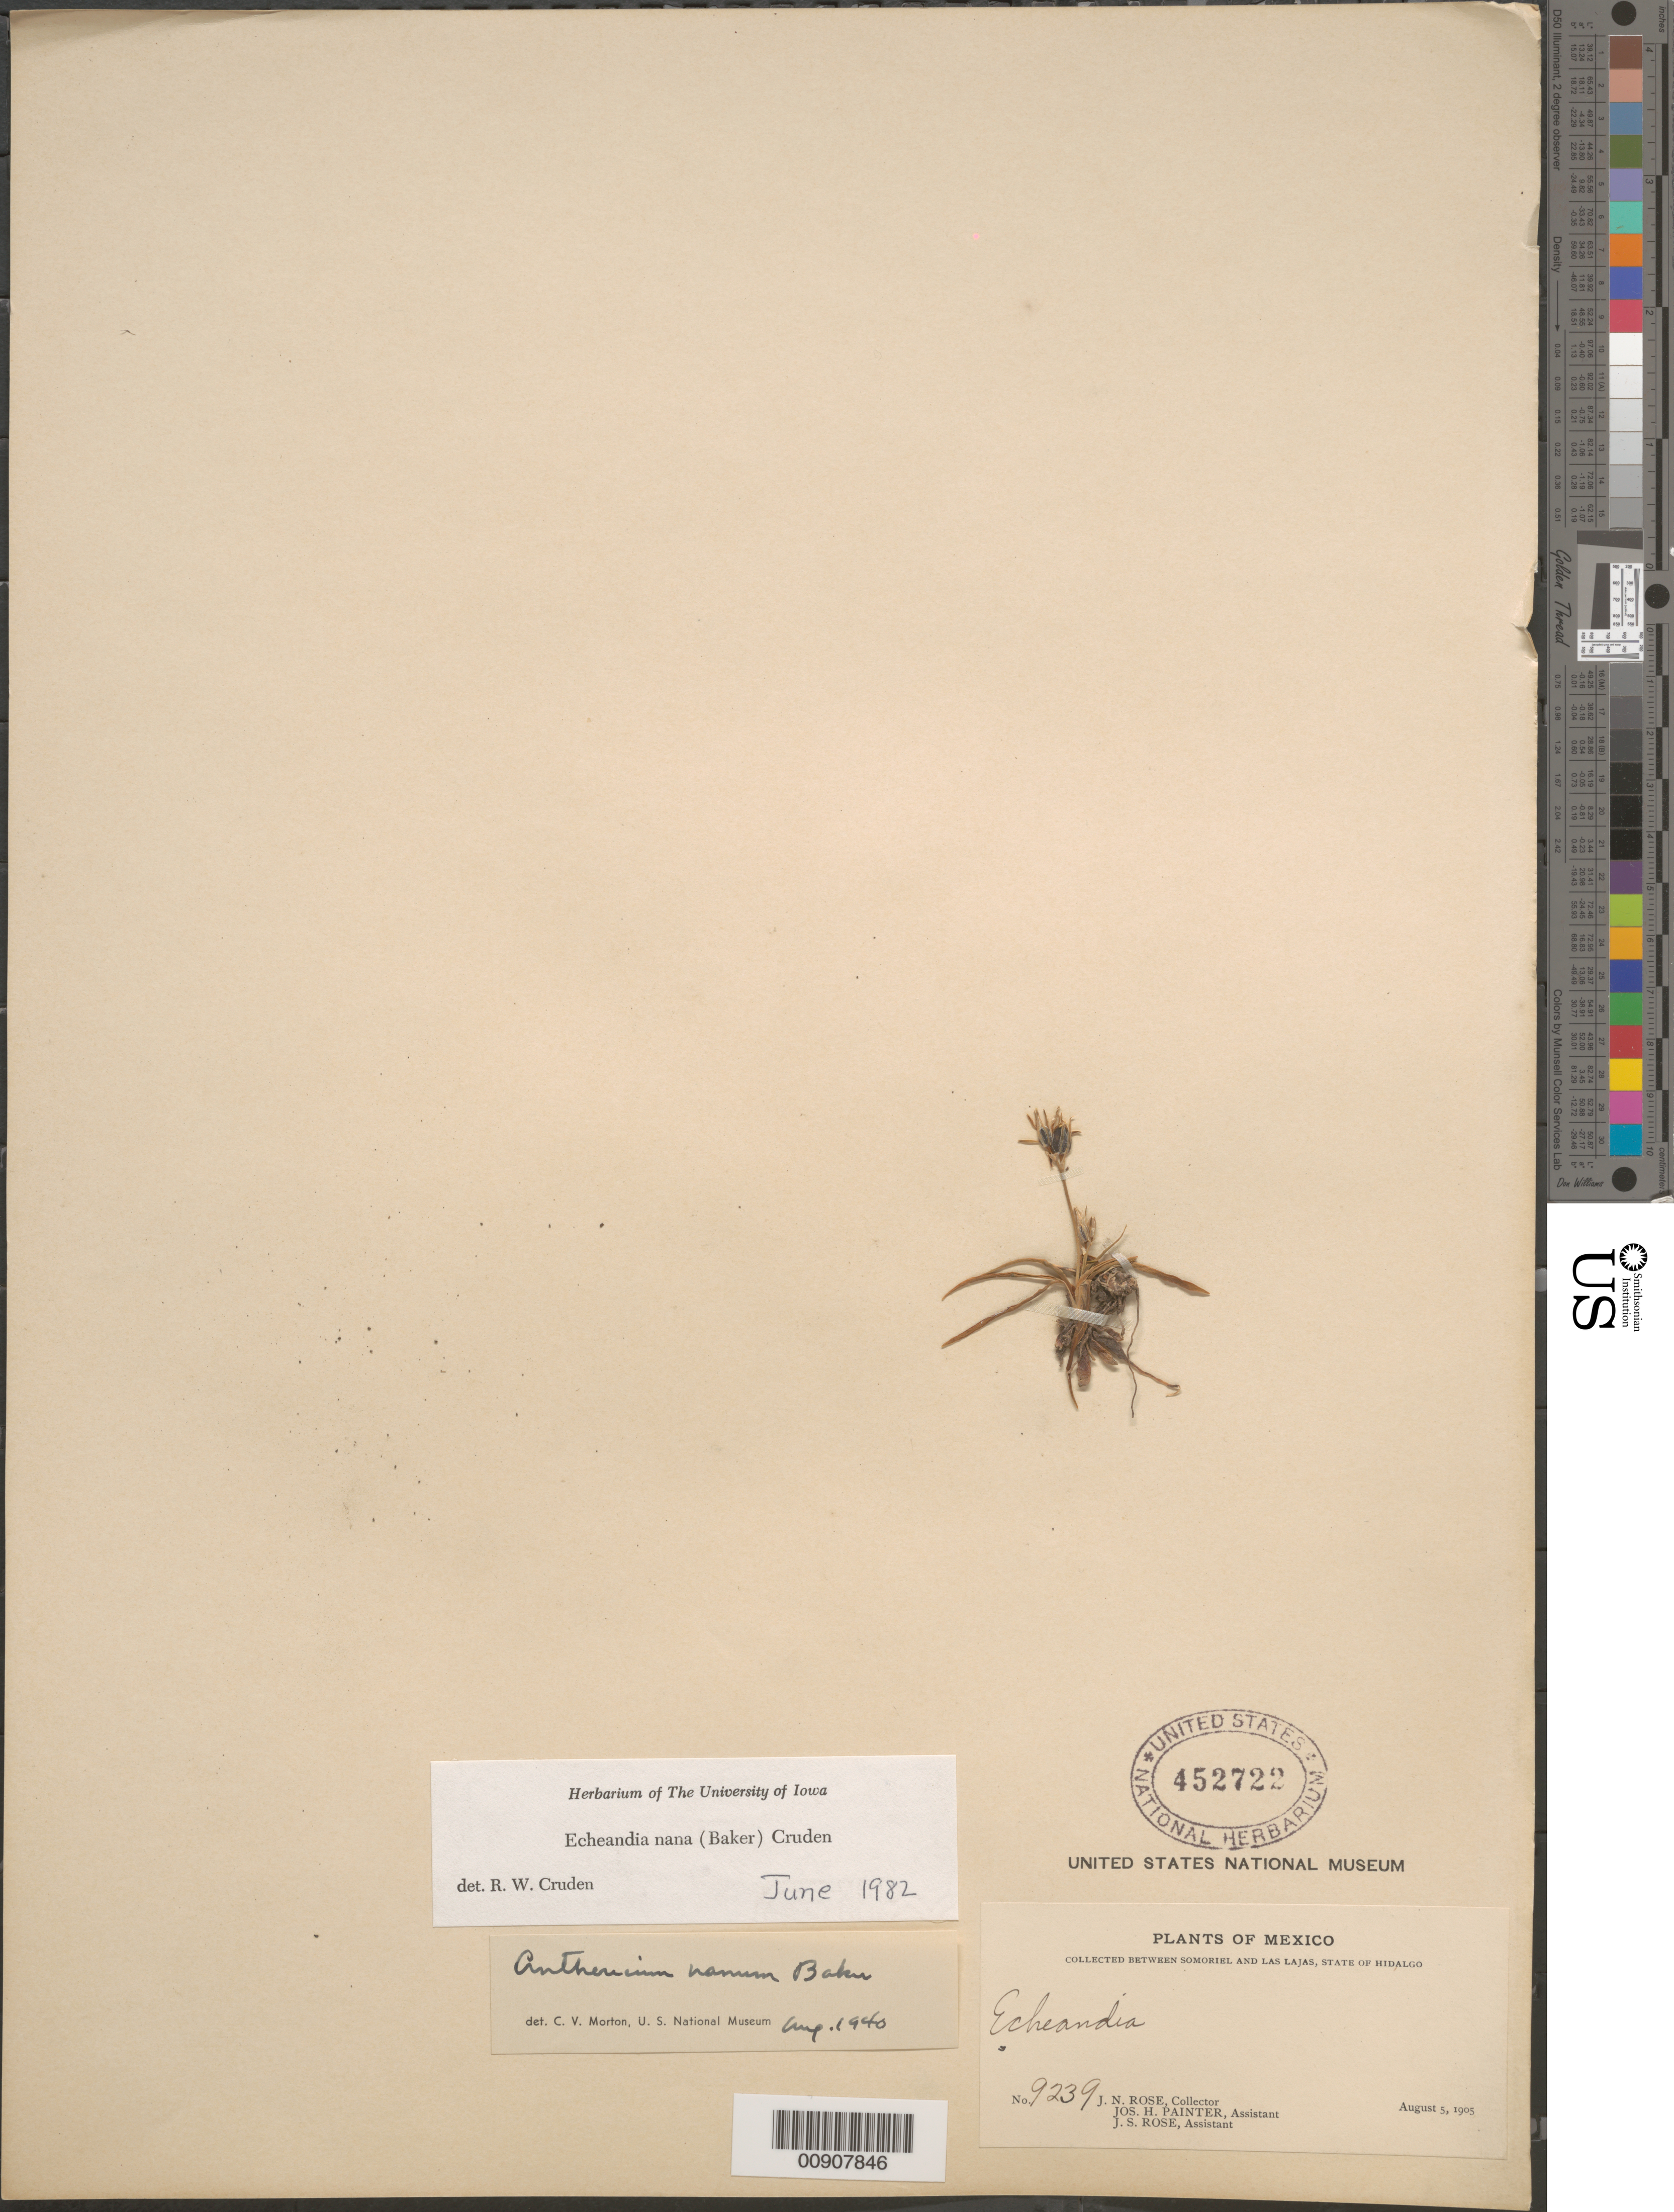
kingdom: Plantae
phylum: Tracheophyta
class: Liliopsida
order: Asparagales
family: Asparagaceae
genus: Echeandia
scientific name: Echeandia nana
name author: (Baker) Cruden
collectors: J. N. Rose, J. H. Painter & J. S. Rose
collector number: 9239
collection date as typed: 05 Aug 1905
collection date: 1905-08-05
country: Mexico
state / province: Hidalgo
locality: Between Somoriel and Las Lajas, State of Hidalgo.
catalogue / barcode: US 452722